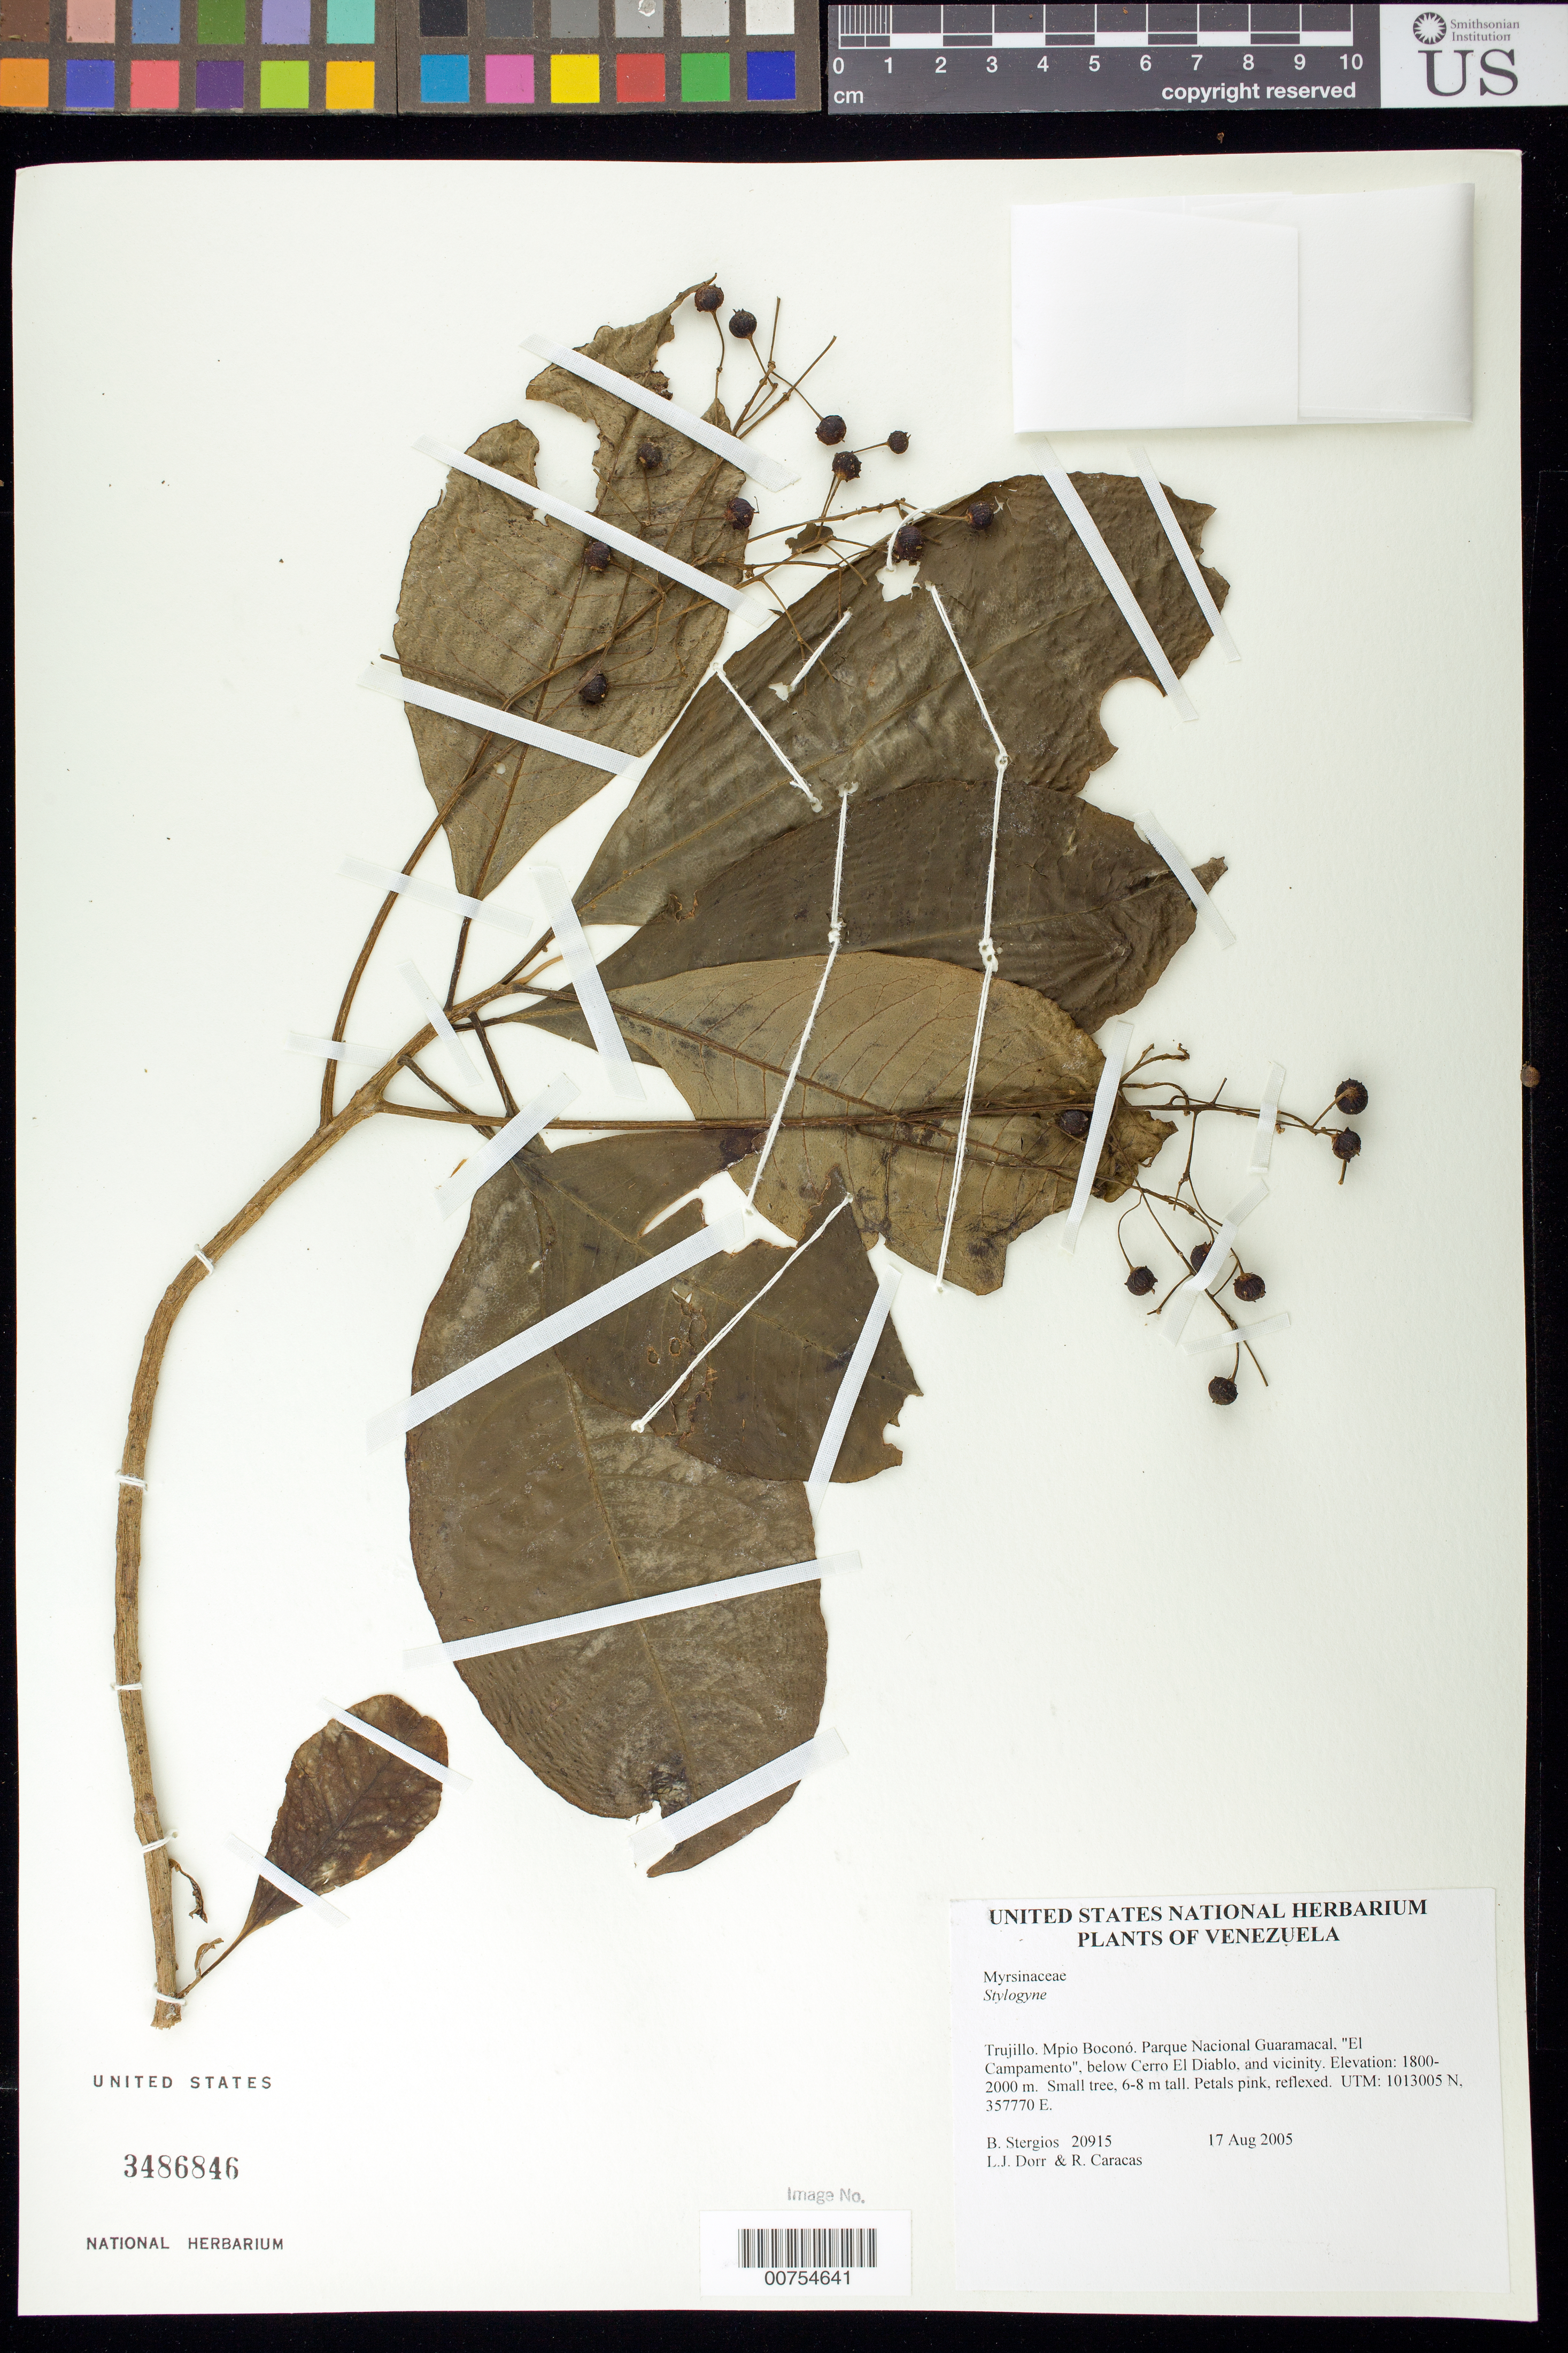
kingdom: Plantae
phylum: Tracheophyta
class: Magnoliopsida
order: Ericales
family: Primulaceae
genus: Stylogyne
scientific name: Stylogyne sp.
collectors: B. G. Stergios, L. J. Dorr & R. Caracas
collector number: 20915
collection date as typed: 17 Aug 2005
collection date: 2005-08-17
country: Venezuela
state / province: Trujillo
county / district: Boconó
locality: Parque Nacional Guaramacal, "El Campamento", below Cerro El Diablo, and vicinity.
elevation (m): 1800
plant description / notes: PORT, US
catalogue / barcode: US 3486846